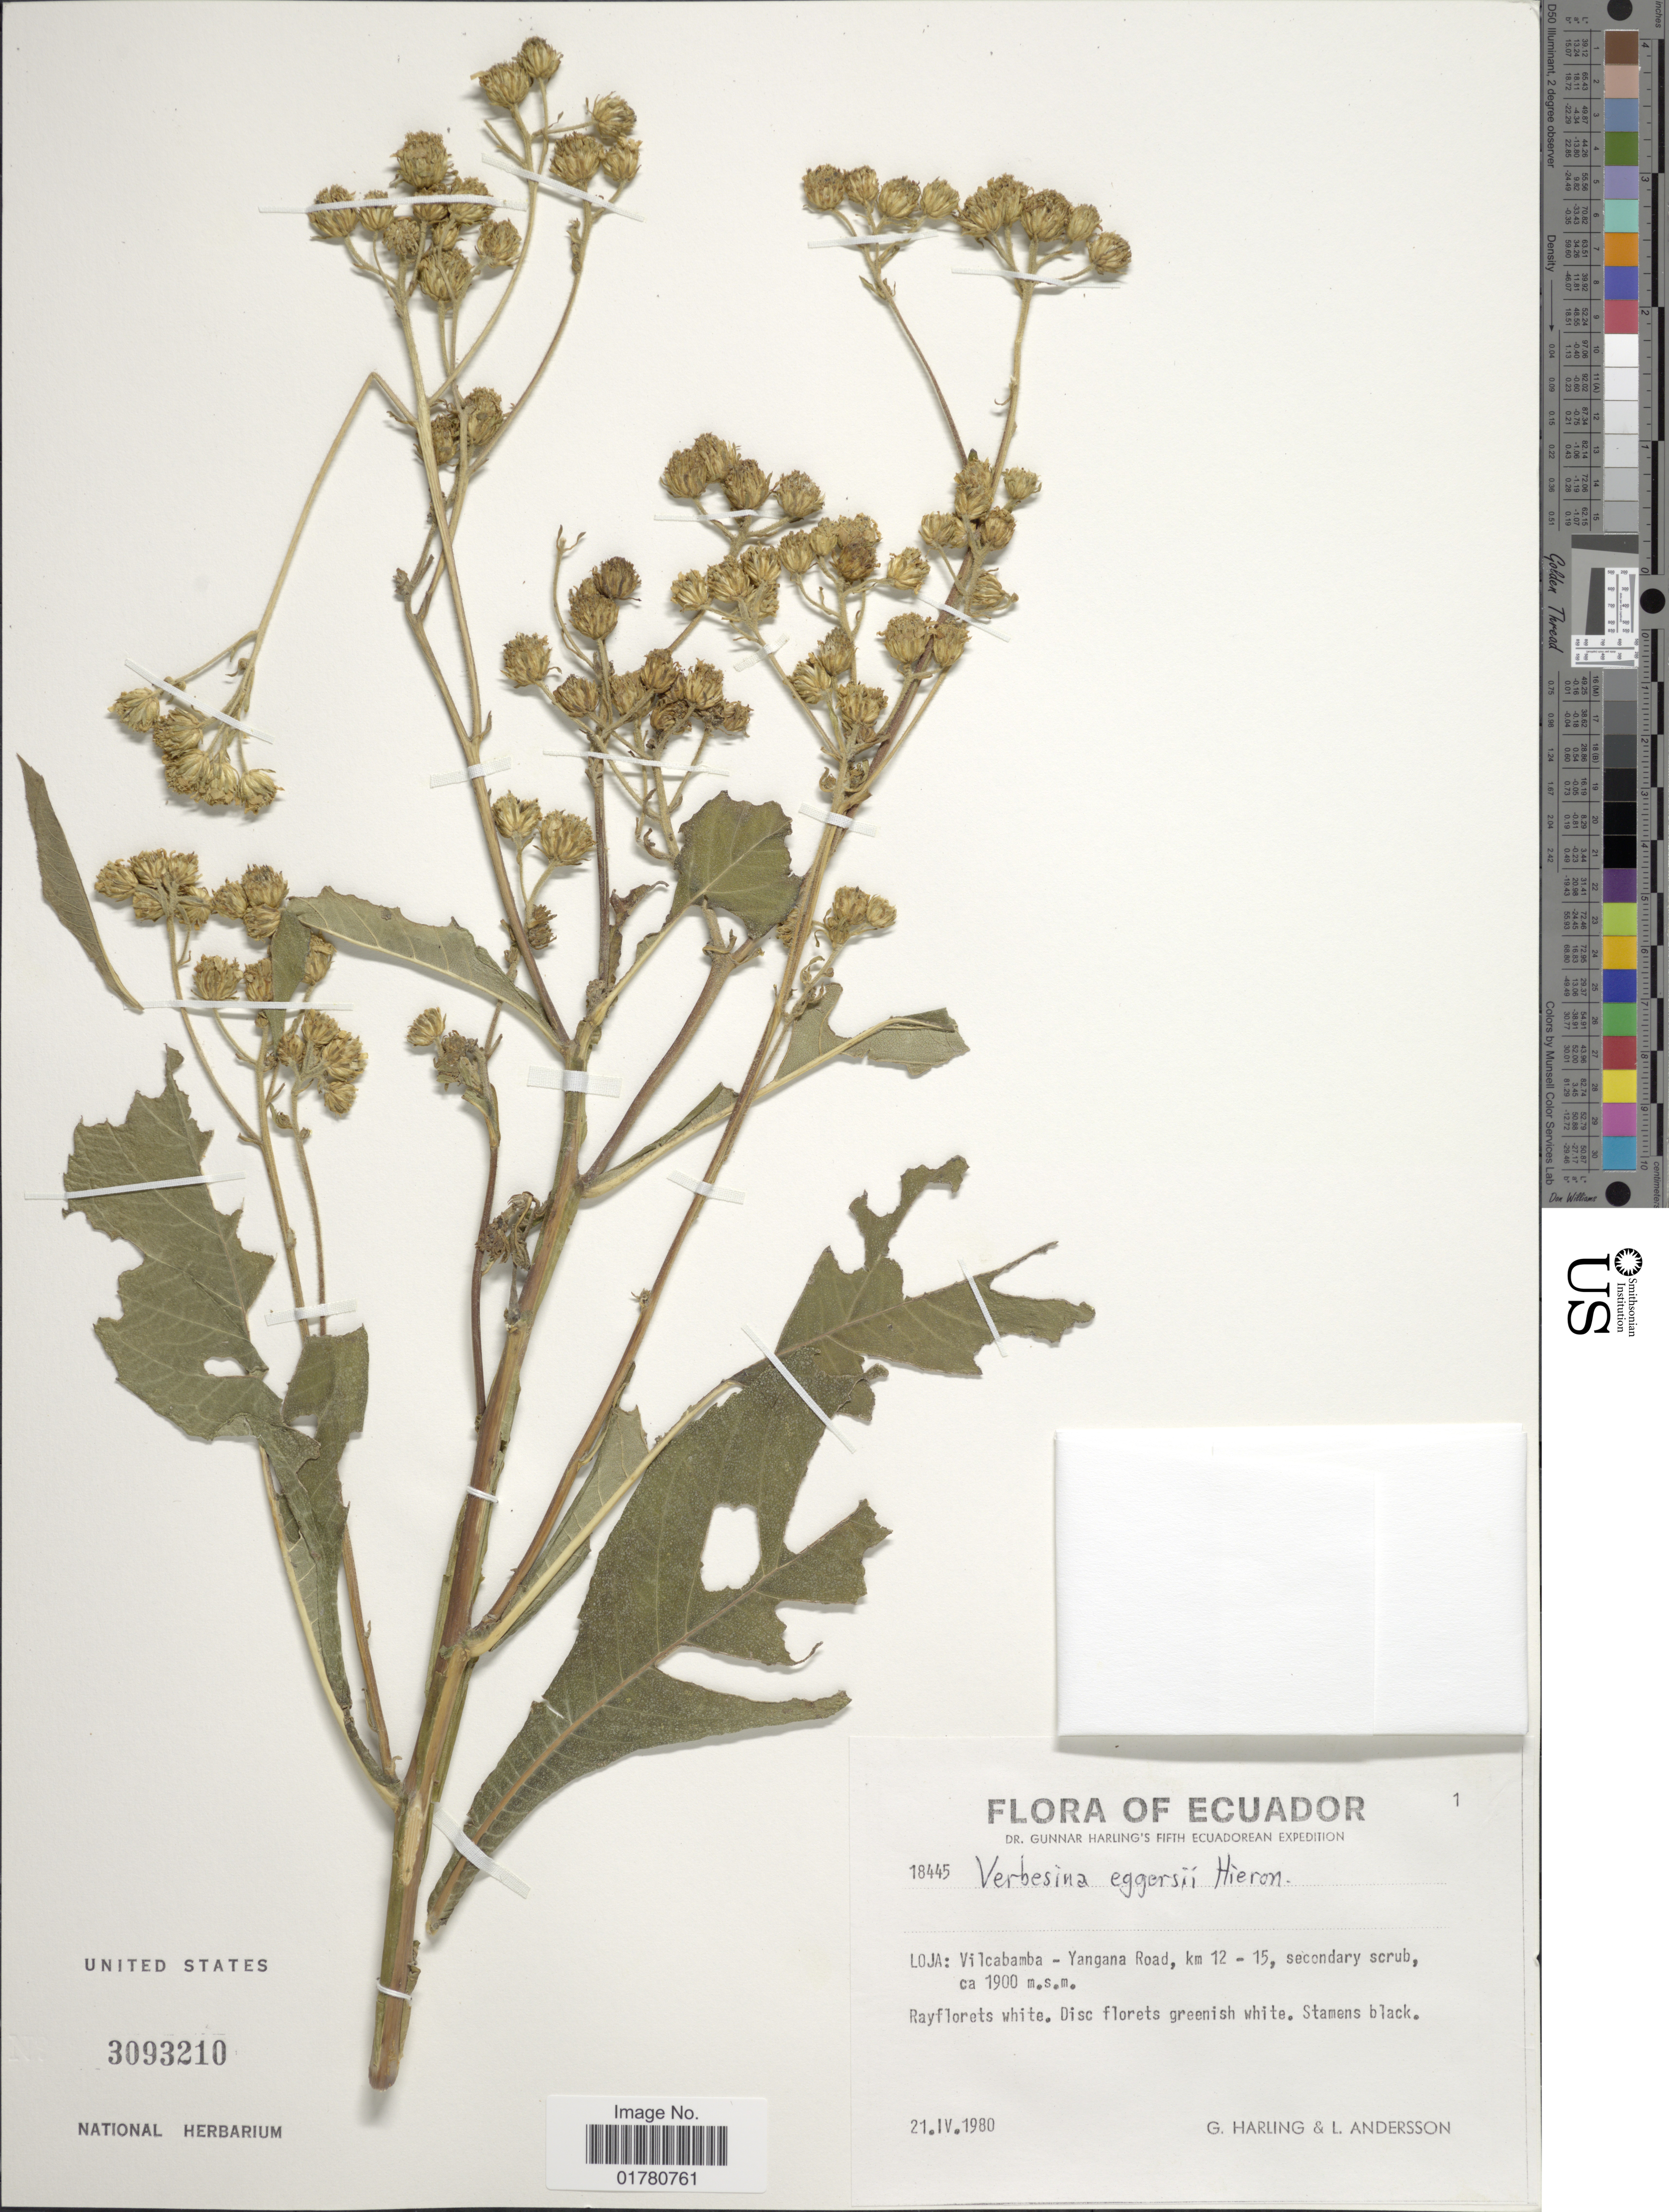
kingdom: Plantae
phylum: Tracheophyta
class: Magnoliopsida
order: Asterales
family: Asteraceae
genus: Verbesina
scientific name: Verbesina eggersii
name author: Hieron.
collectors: G. Harling & L. Andersson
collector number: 18445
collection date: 1980-04-21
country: Ecuador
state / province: Loja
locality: Volcabamba - Yangana Road, km 12 - 15, secodnary scrub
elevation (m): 1900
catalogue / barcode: US 3093210